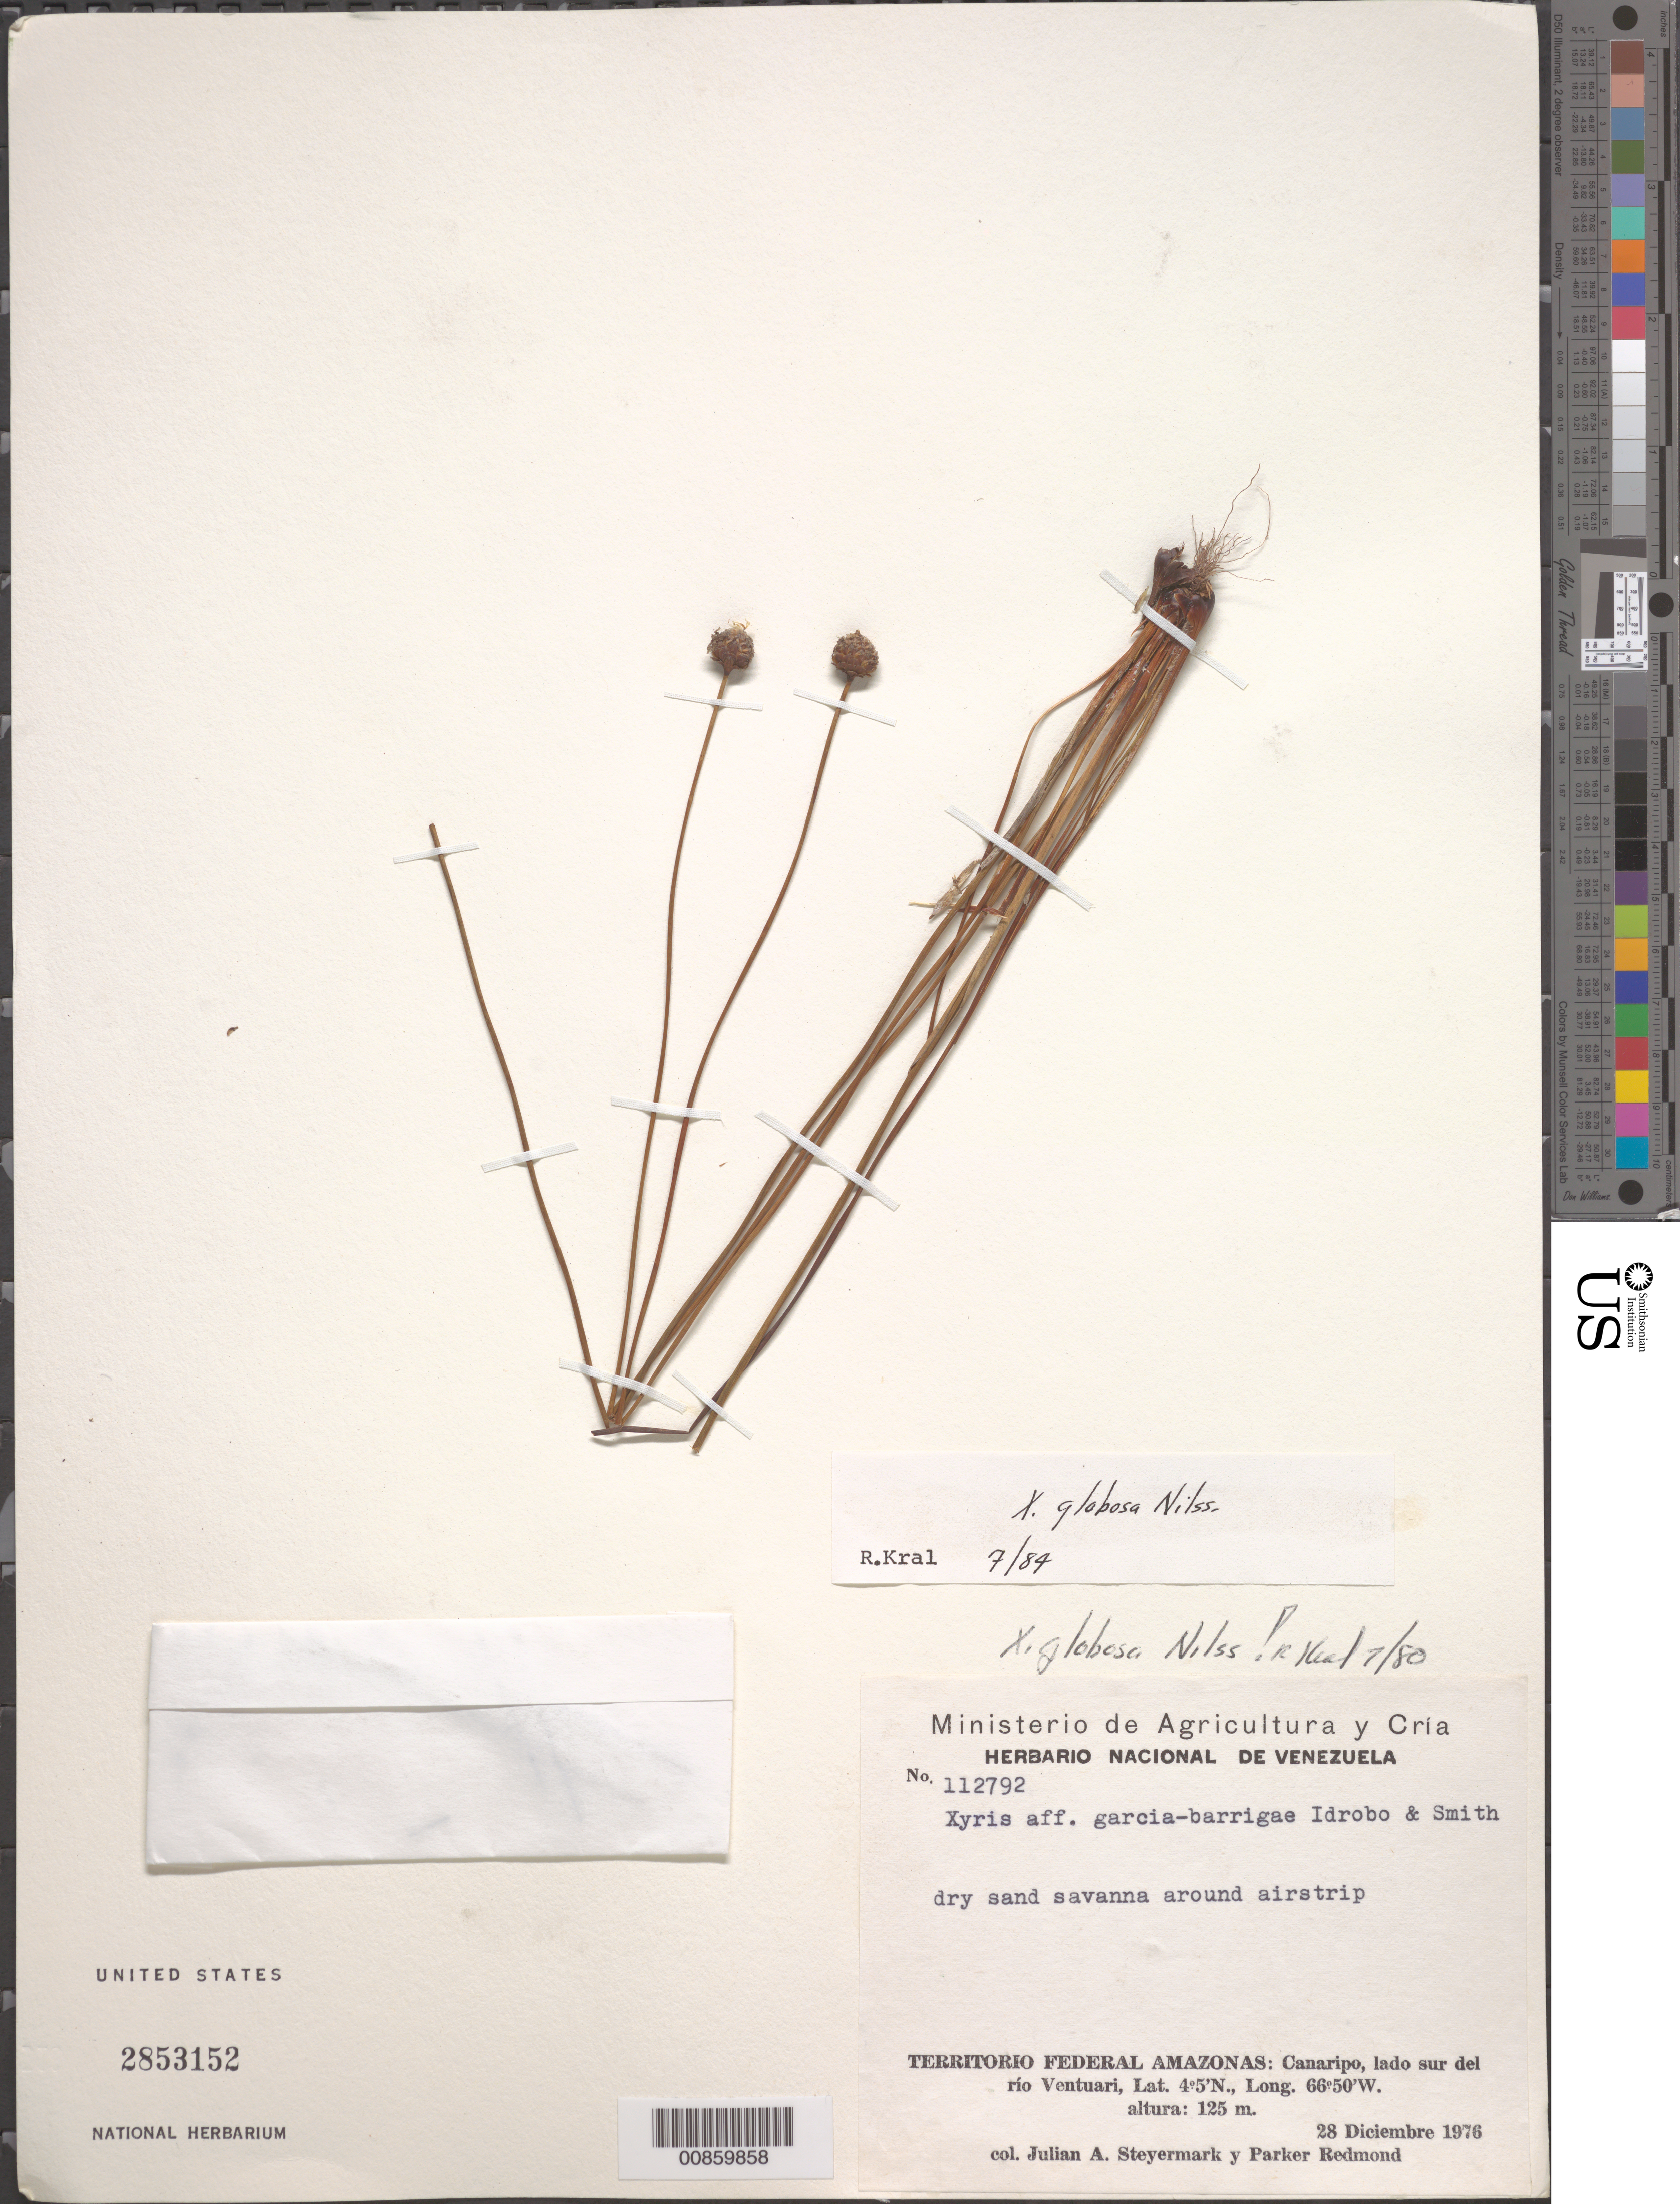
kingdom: Plantae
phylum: Tracheophyta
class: Liliopsida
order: Poales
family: Xyridaceae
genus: Xyris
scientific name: Xyris globosa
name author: Nilsson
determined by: Kral, Robert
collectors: J. Steyermark & P. Redmond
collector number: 112792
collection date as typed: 28-Dec-76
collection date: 1976-12-28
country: Venezuela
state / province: Amazonas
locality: Canaripo, lado sur del Río Ventuari; around airstrip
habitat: Dry sand savanna.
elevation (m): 125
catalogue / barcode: US 2853152